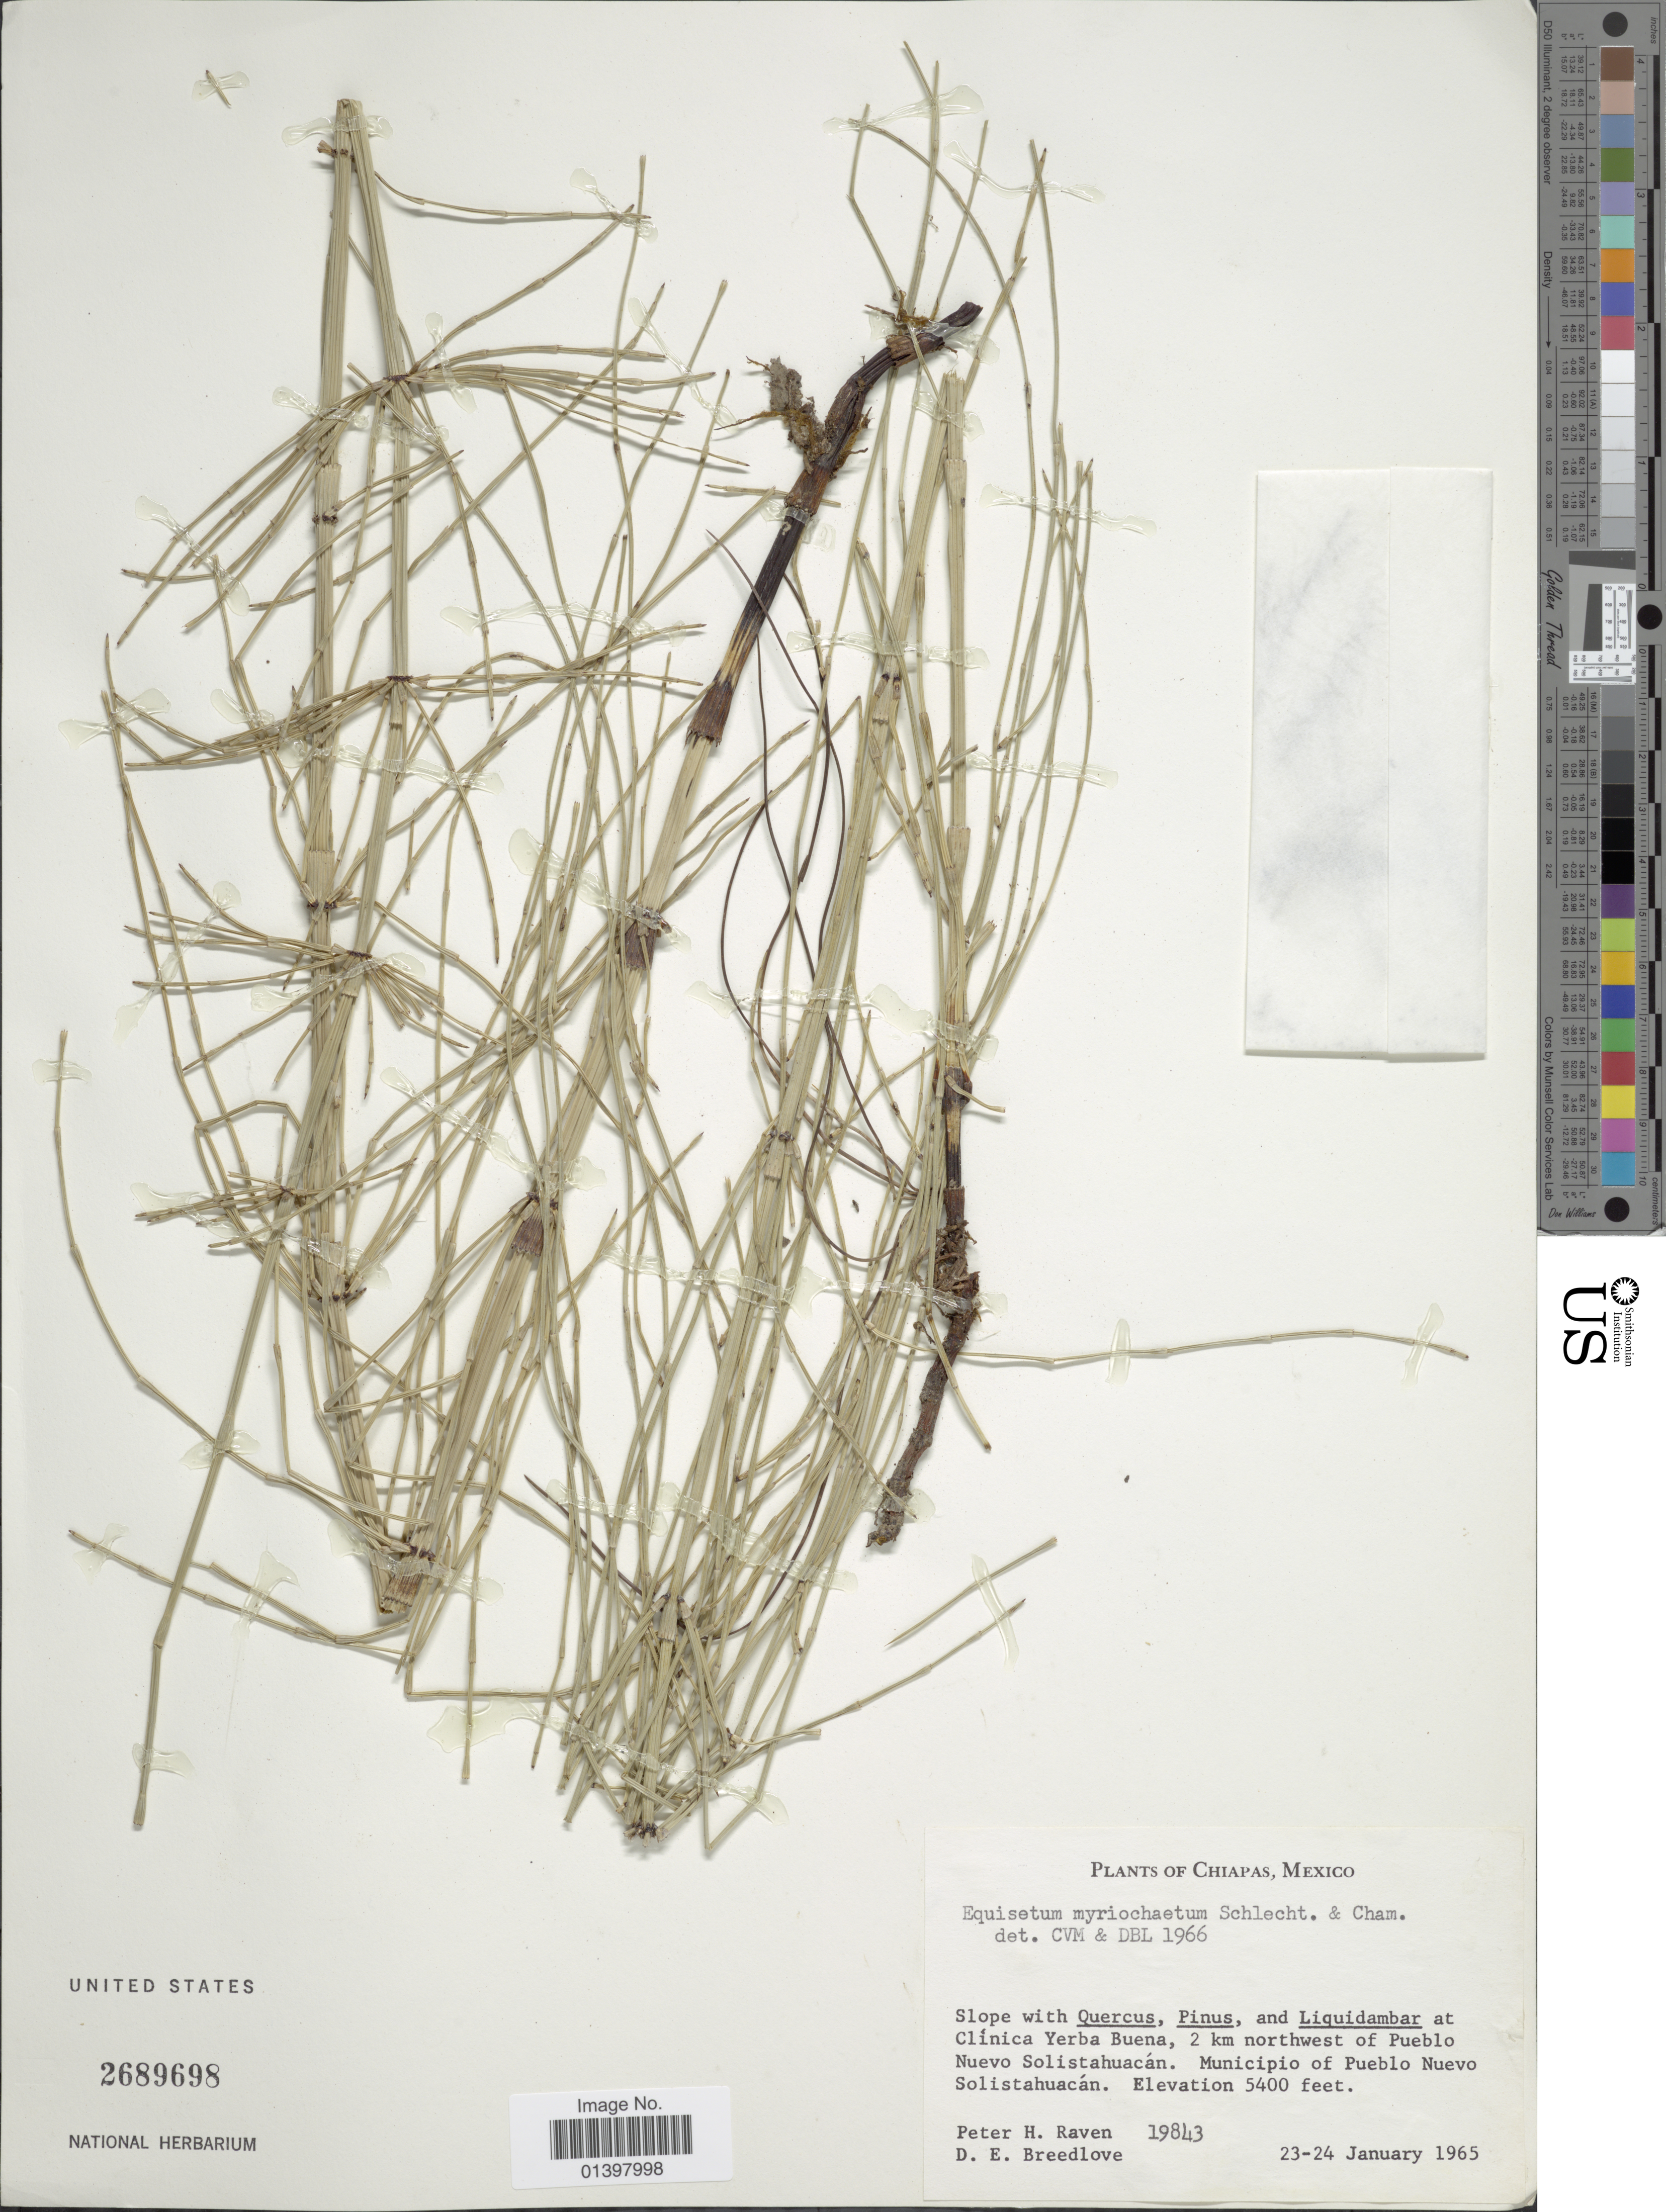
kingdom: Plantae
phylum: Tracheophyta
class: Polypodiopsida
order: Equisetales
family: Equisetaceae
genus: Equisetum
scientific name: Equisetum myriochaetum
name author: Schltdl. & Cham.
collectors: P. H. Raven & D. E. Breedlove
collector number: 19843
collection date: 1965-01-23/1965-01-24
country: Mexico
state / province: Chiapas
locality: At Clinica Yerba Buena, 2 km northwest of Pueblo Nuevo Solistahuacán, Municpio of Pueblo NUevo Solistahuacán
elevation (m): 1646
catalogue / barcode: US 2689698